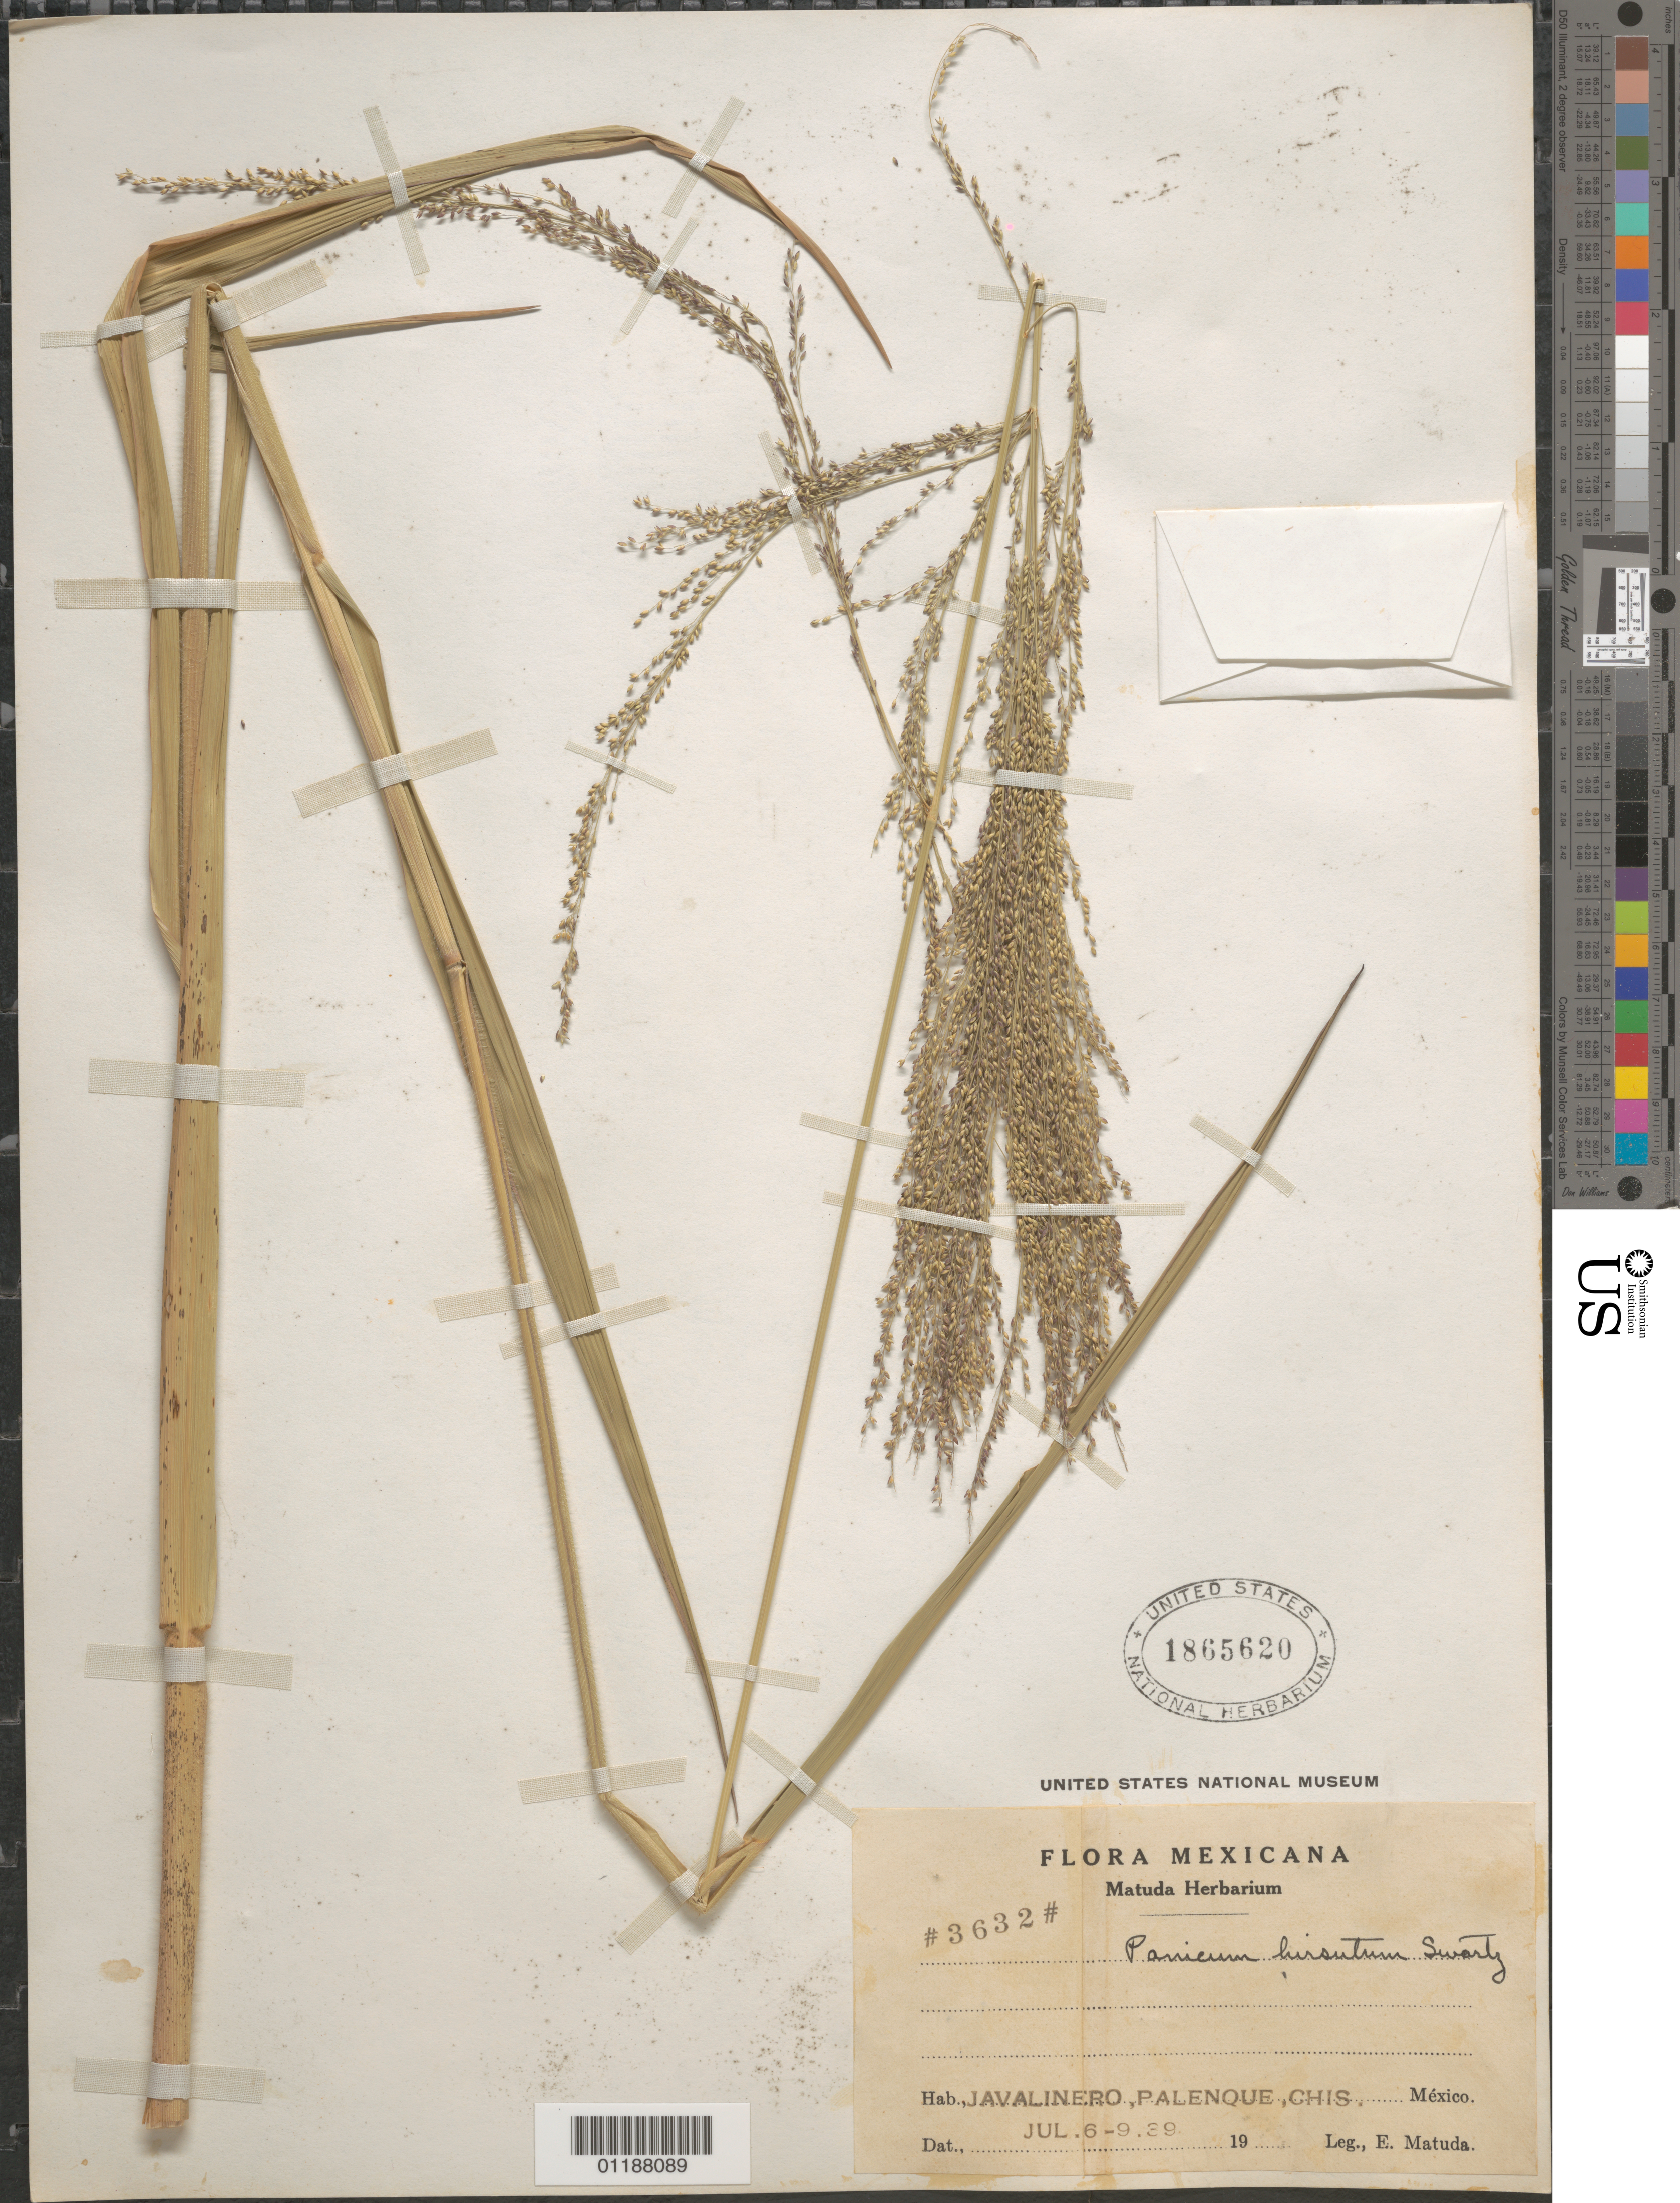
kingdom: Plantae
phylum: Tracheophyta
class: Liliopsida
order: Poales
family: Poaceae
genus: Panicum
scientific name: Panicum hirsutum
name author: Sw.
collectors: E. Matuda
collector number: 3632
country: Mexico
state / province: Chiapas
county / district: Palenque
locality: Javalinero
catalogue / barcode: US 1865620